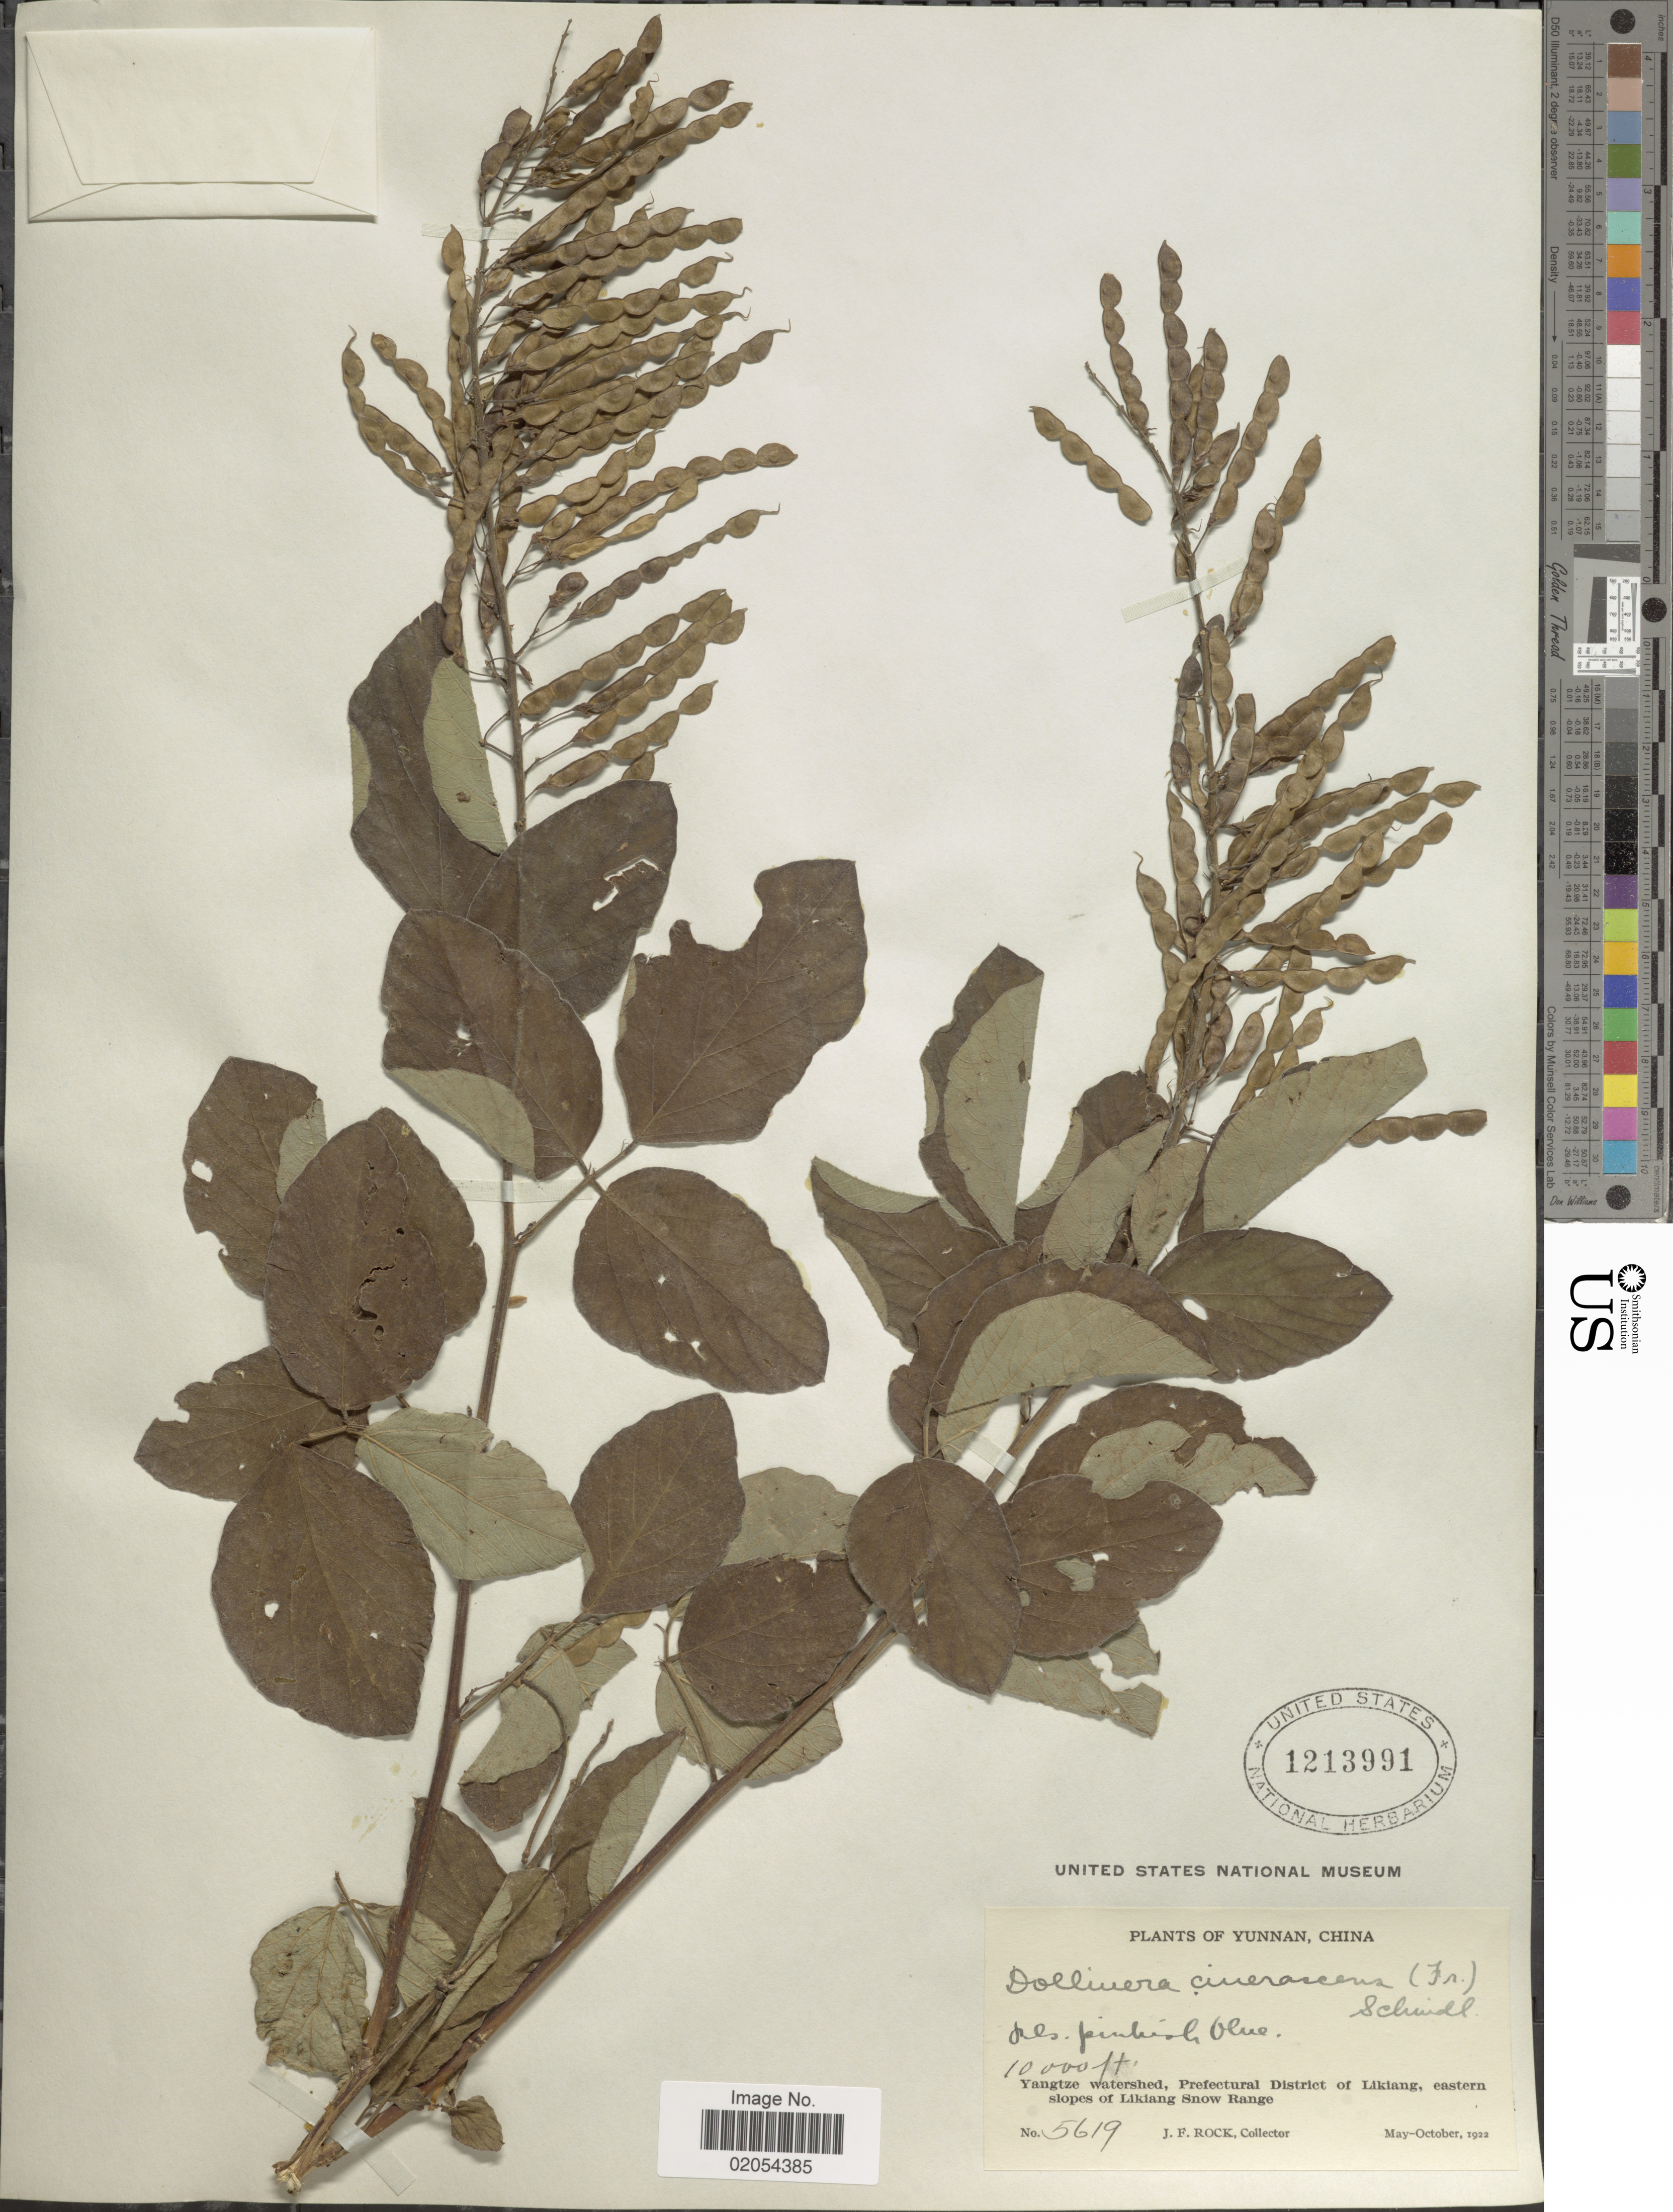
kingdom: Plantae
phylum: Tracheophyta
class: Magnoliopsida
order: Fabales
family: Fabaceae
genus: Desmodium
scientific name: Desmodium cinerascens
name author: A. Gray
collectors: J. Rock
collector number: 5619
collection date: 1922-05/1922-10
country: China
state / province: Yunnan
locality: Yangtze watershed, Prefectural District of Likiang, eastern slopes of Likiang Snow Range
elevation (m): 3048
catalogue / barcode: US 1213991